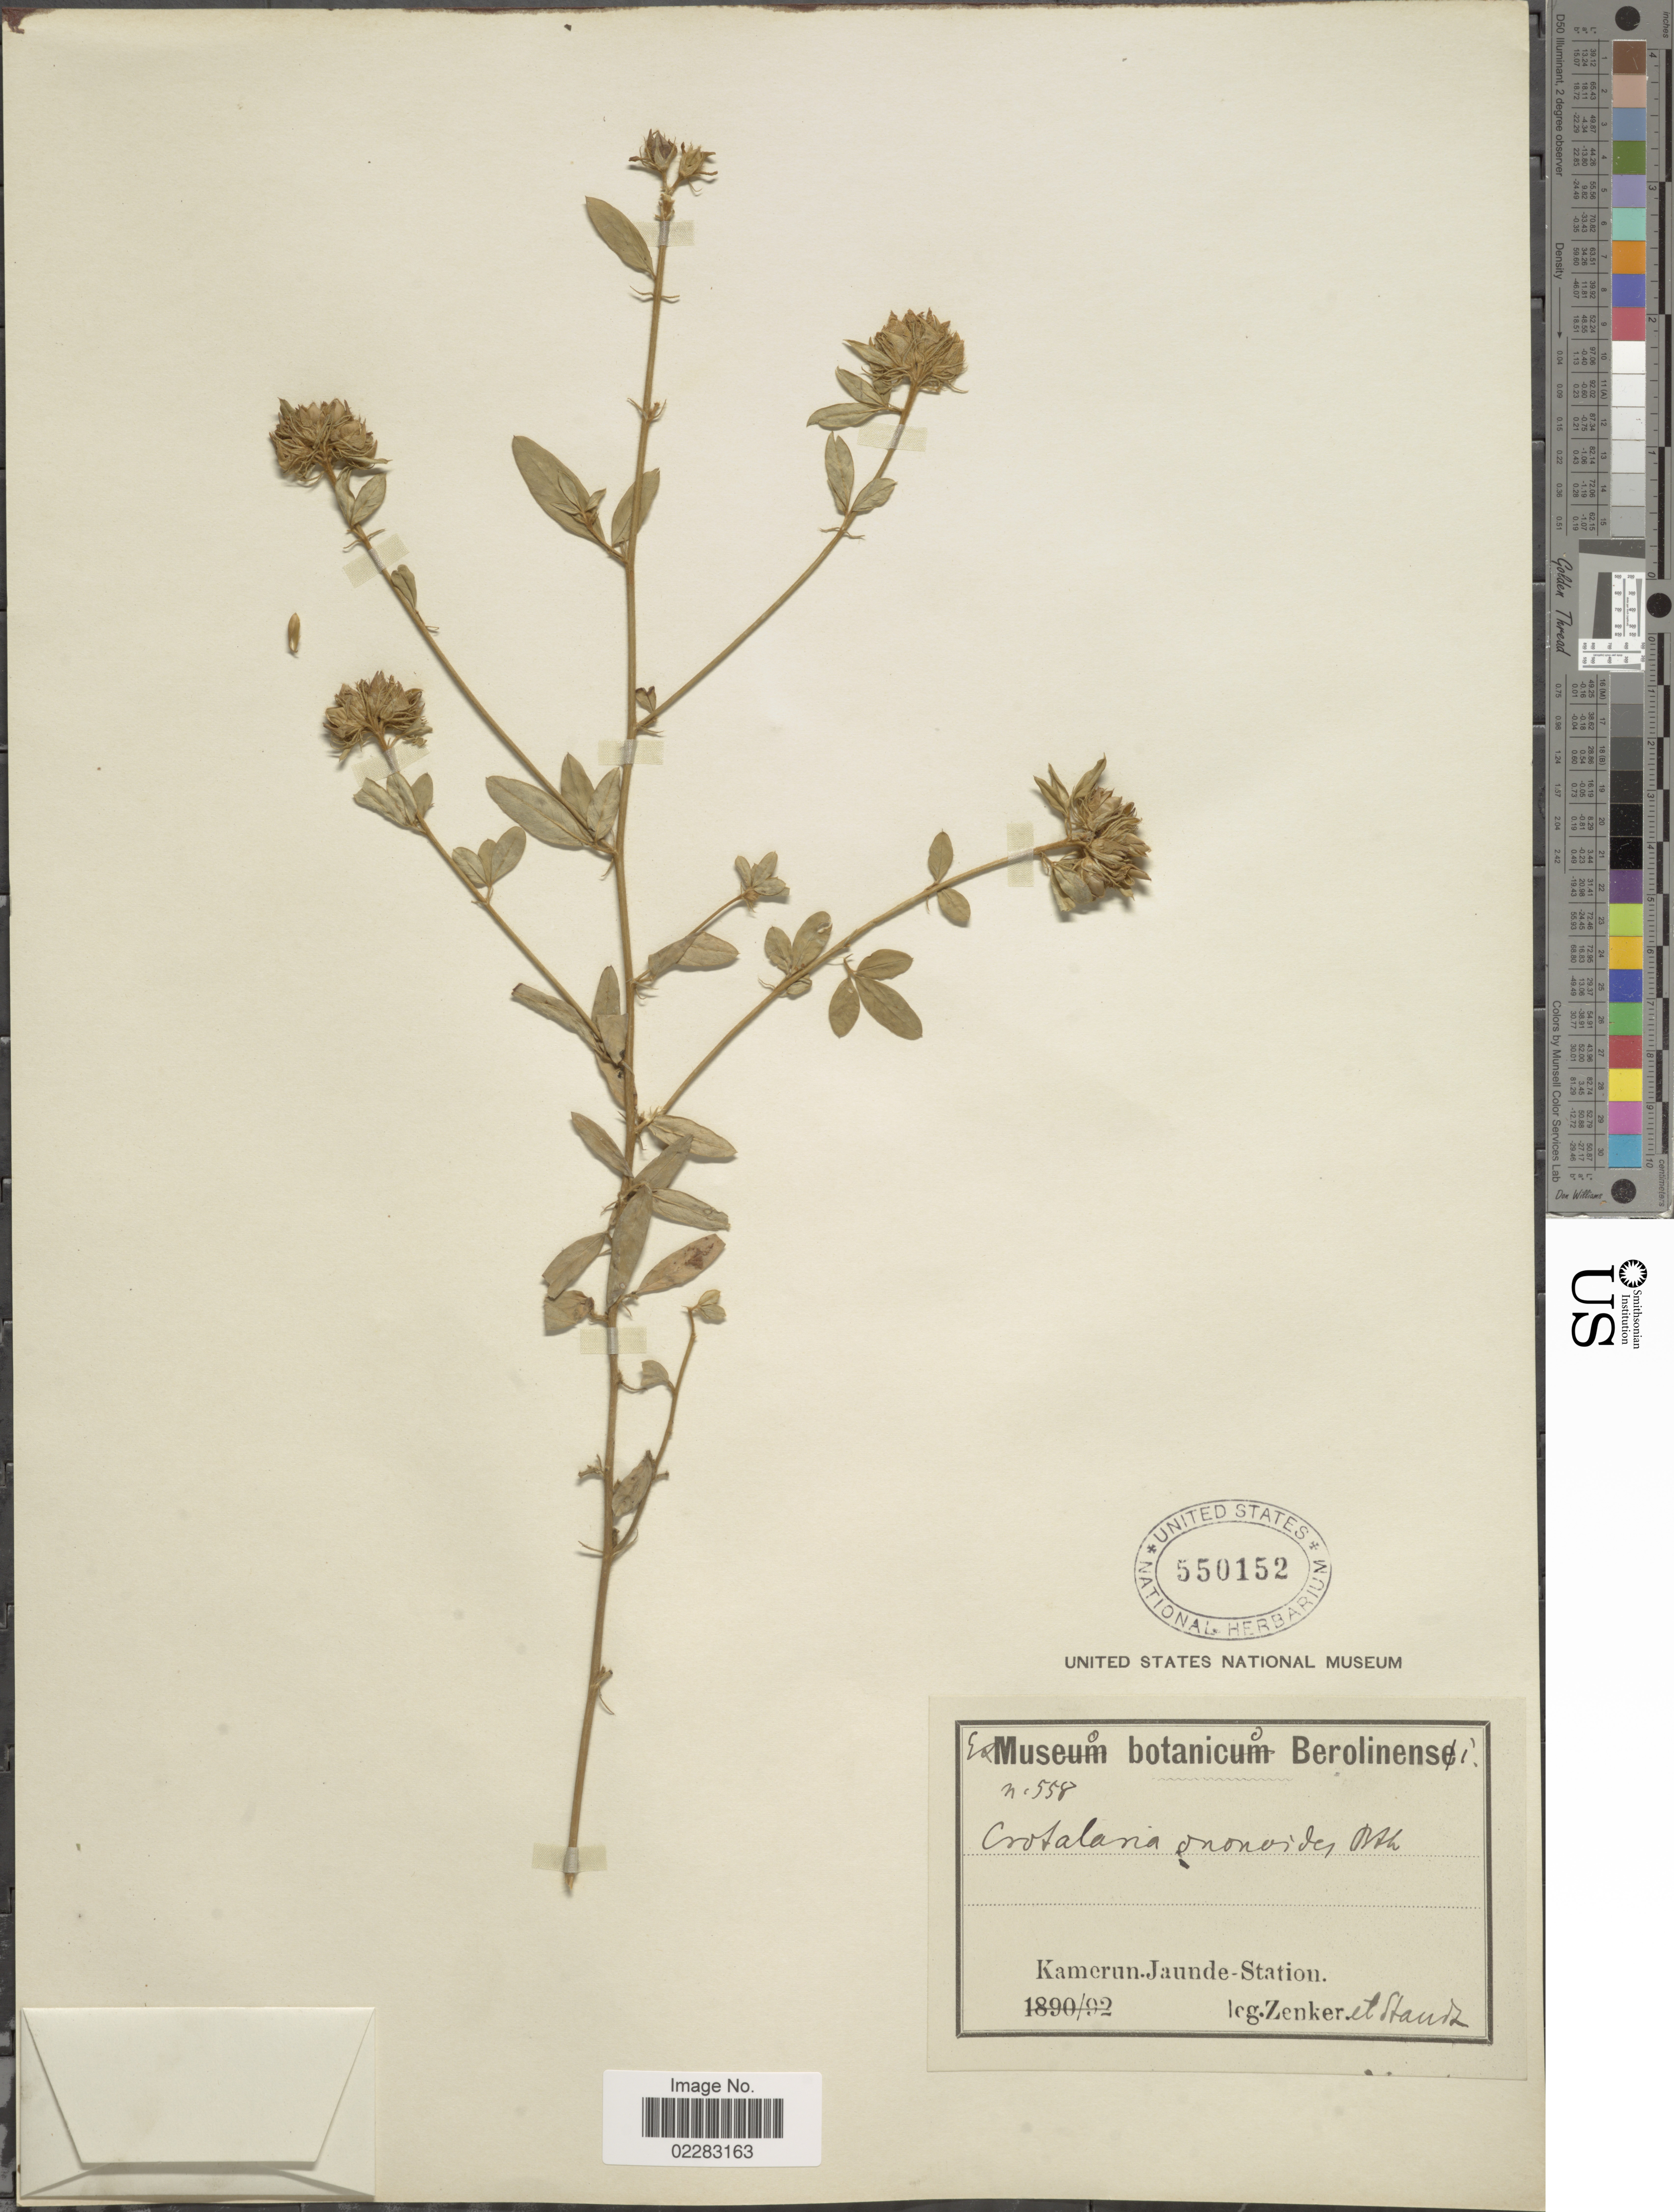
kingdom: Plantae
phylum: Tracheophyta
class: Magnoliopsida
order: Fabales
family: Fabaceae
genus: Crotalaria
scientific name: Crotalaria ononoides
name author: Benth.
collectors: Zenker, -- & -. Staudt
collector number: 558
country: Cameroon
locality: Kamerun-Jaunde Station.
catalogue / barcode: US 550152